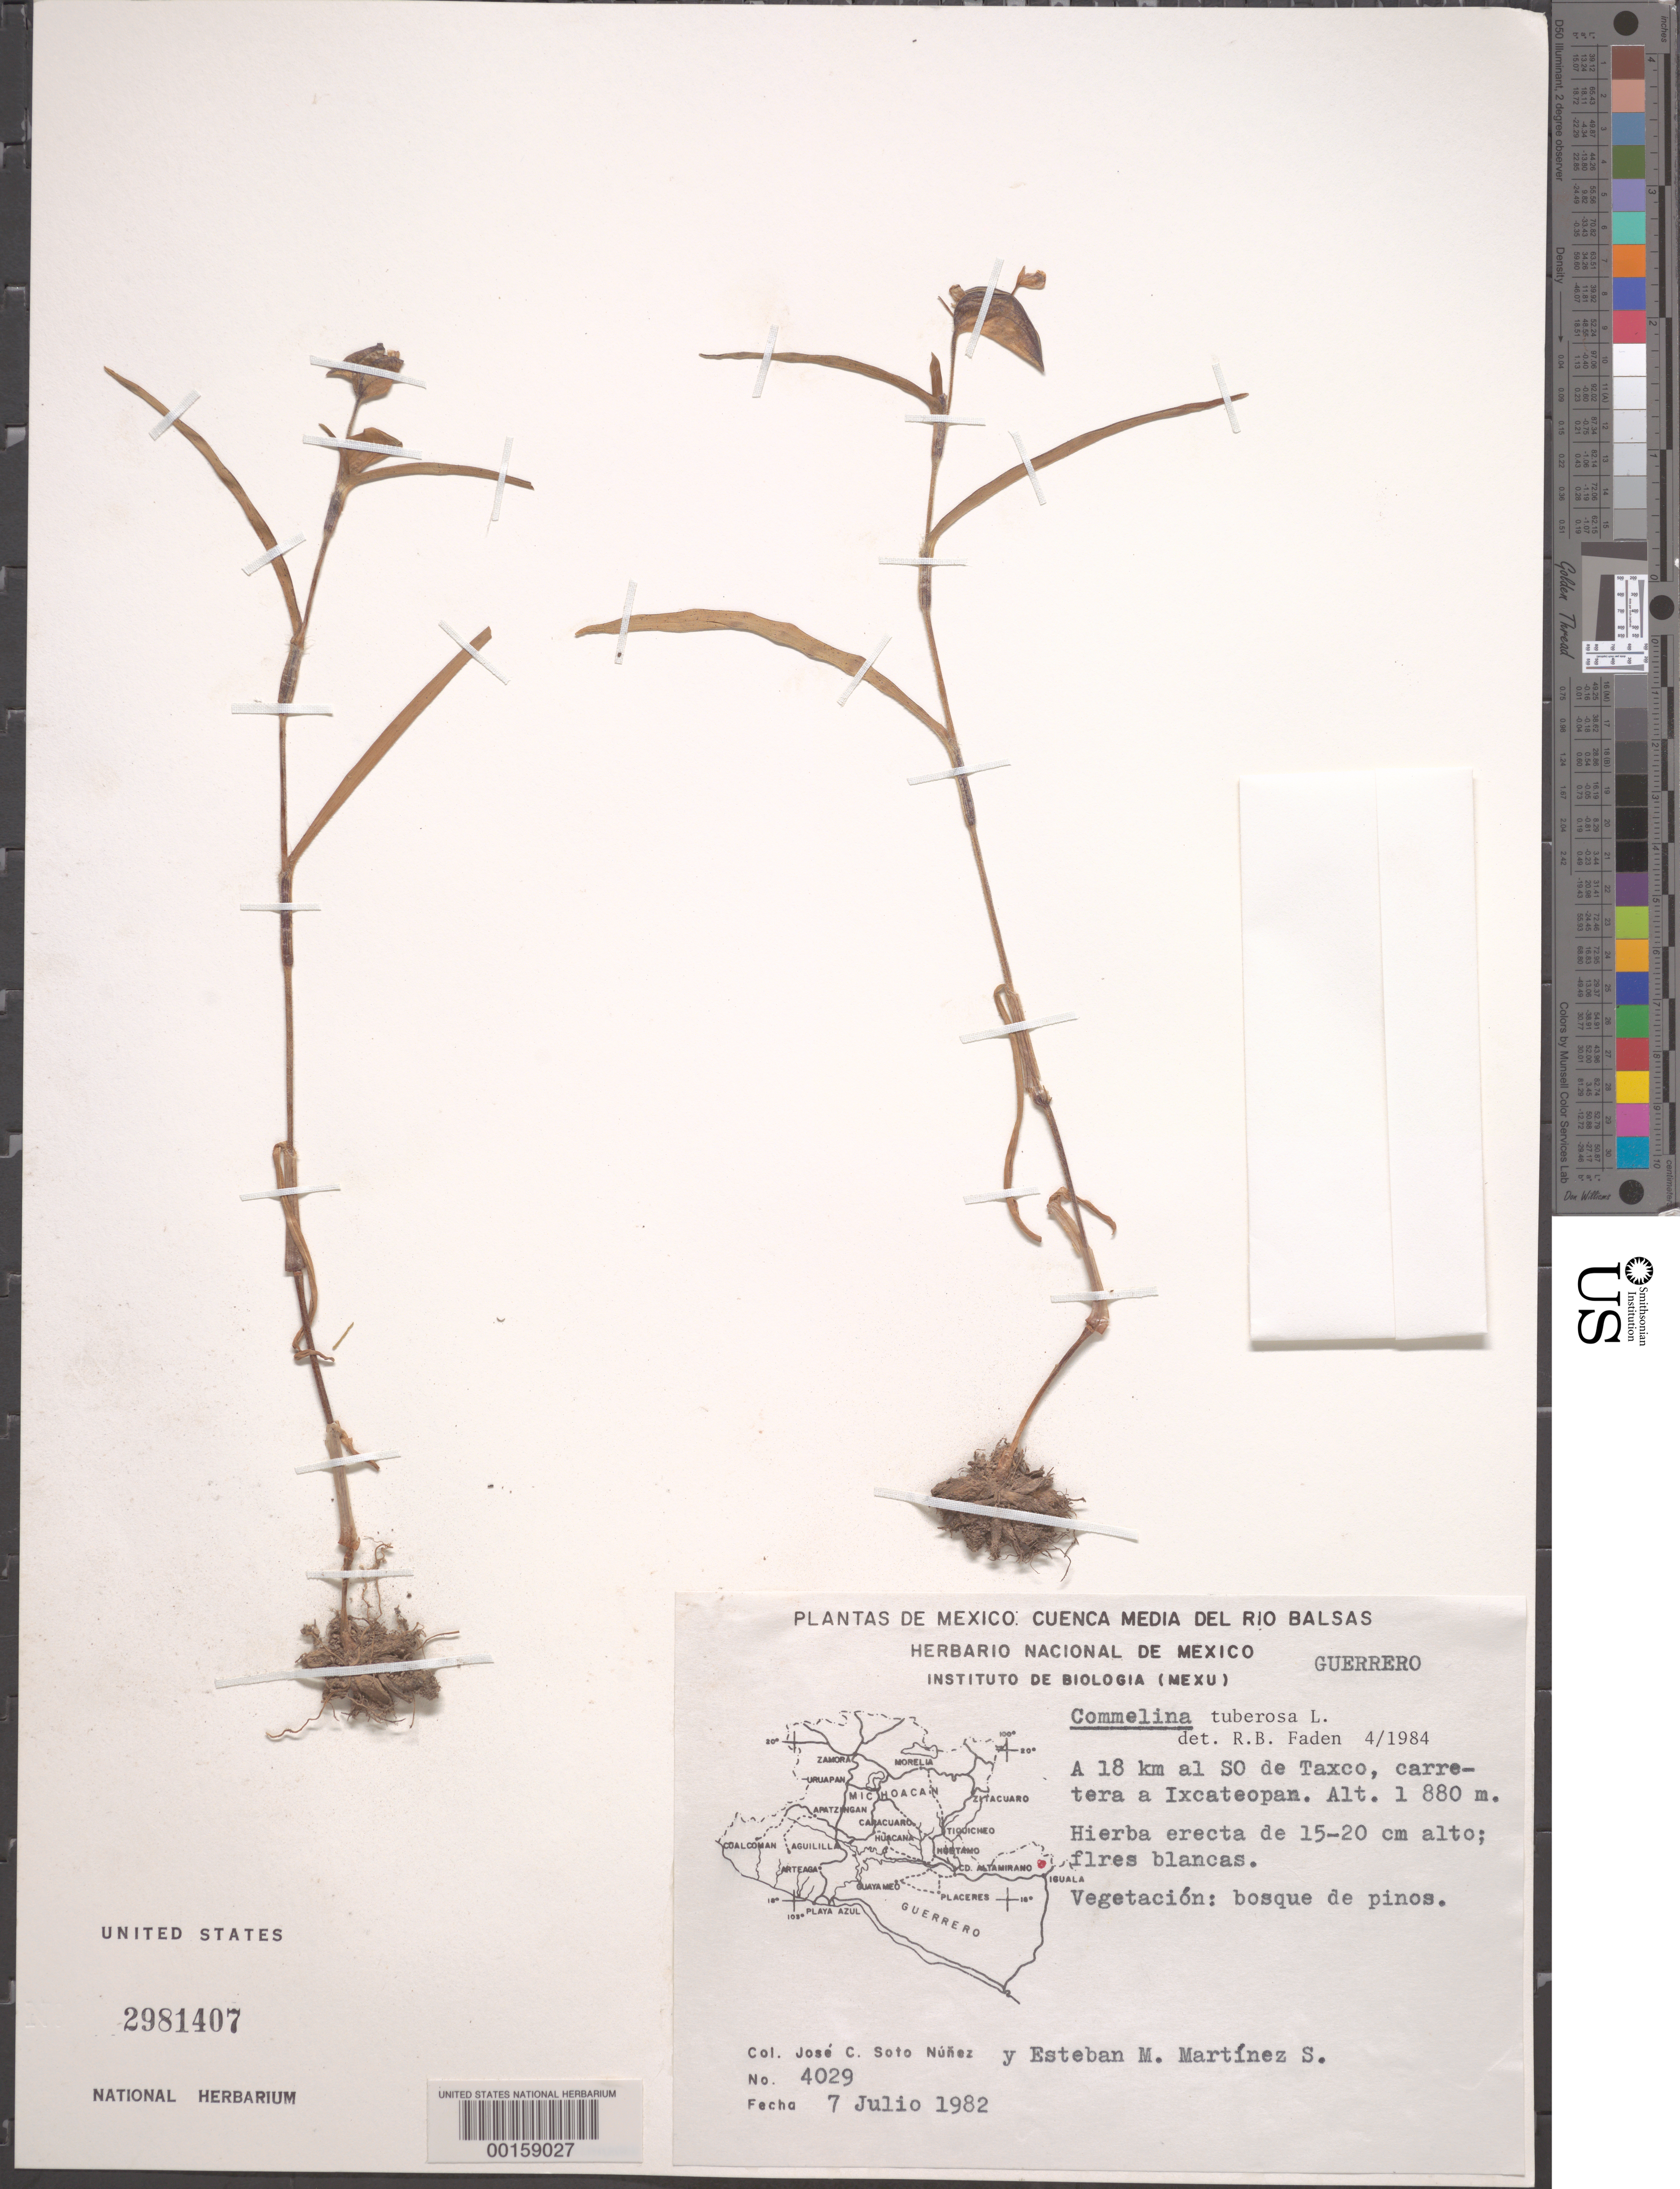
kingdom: Plantae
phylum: Tracheophyta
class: Liliopsida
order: Commelinales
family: Commelinaceae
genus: Commelina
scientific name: Commelina tuberosa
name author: L.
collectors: J. C. Soto Núñez & E. M. Martínez S.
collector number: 4029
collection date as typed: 07 Jul 1982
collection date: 1982-07-07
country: Mexico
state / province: Guerrero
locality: S of Taxco; near Ixcateopan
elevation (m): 1880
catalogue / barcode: US 2981407